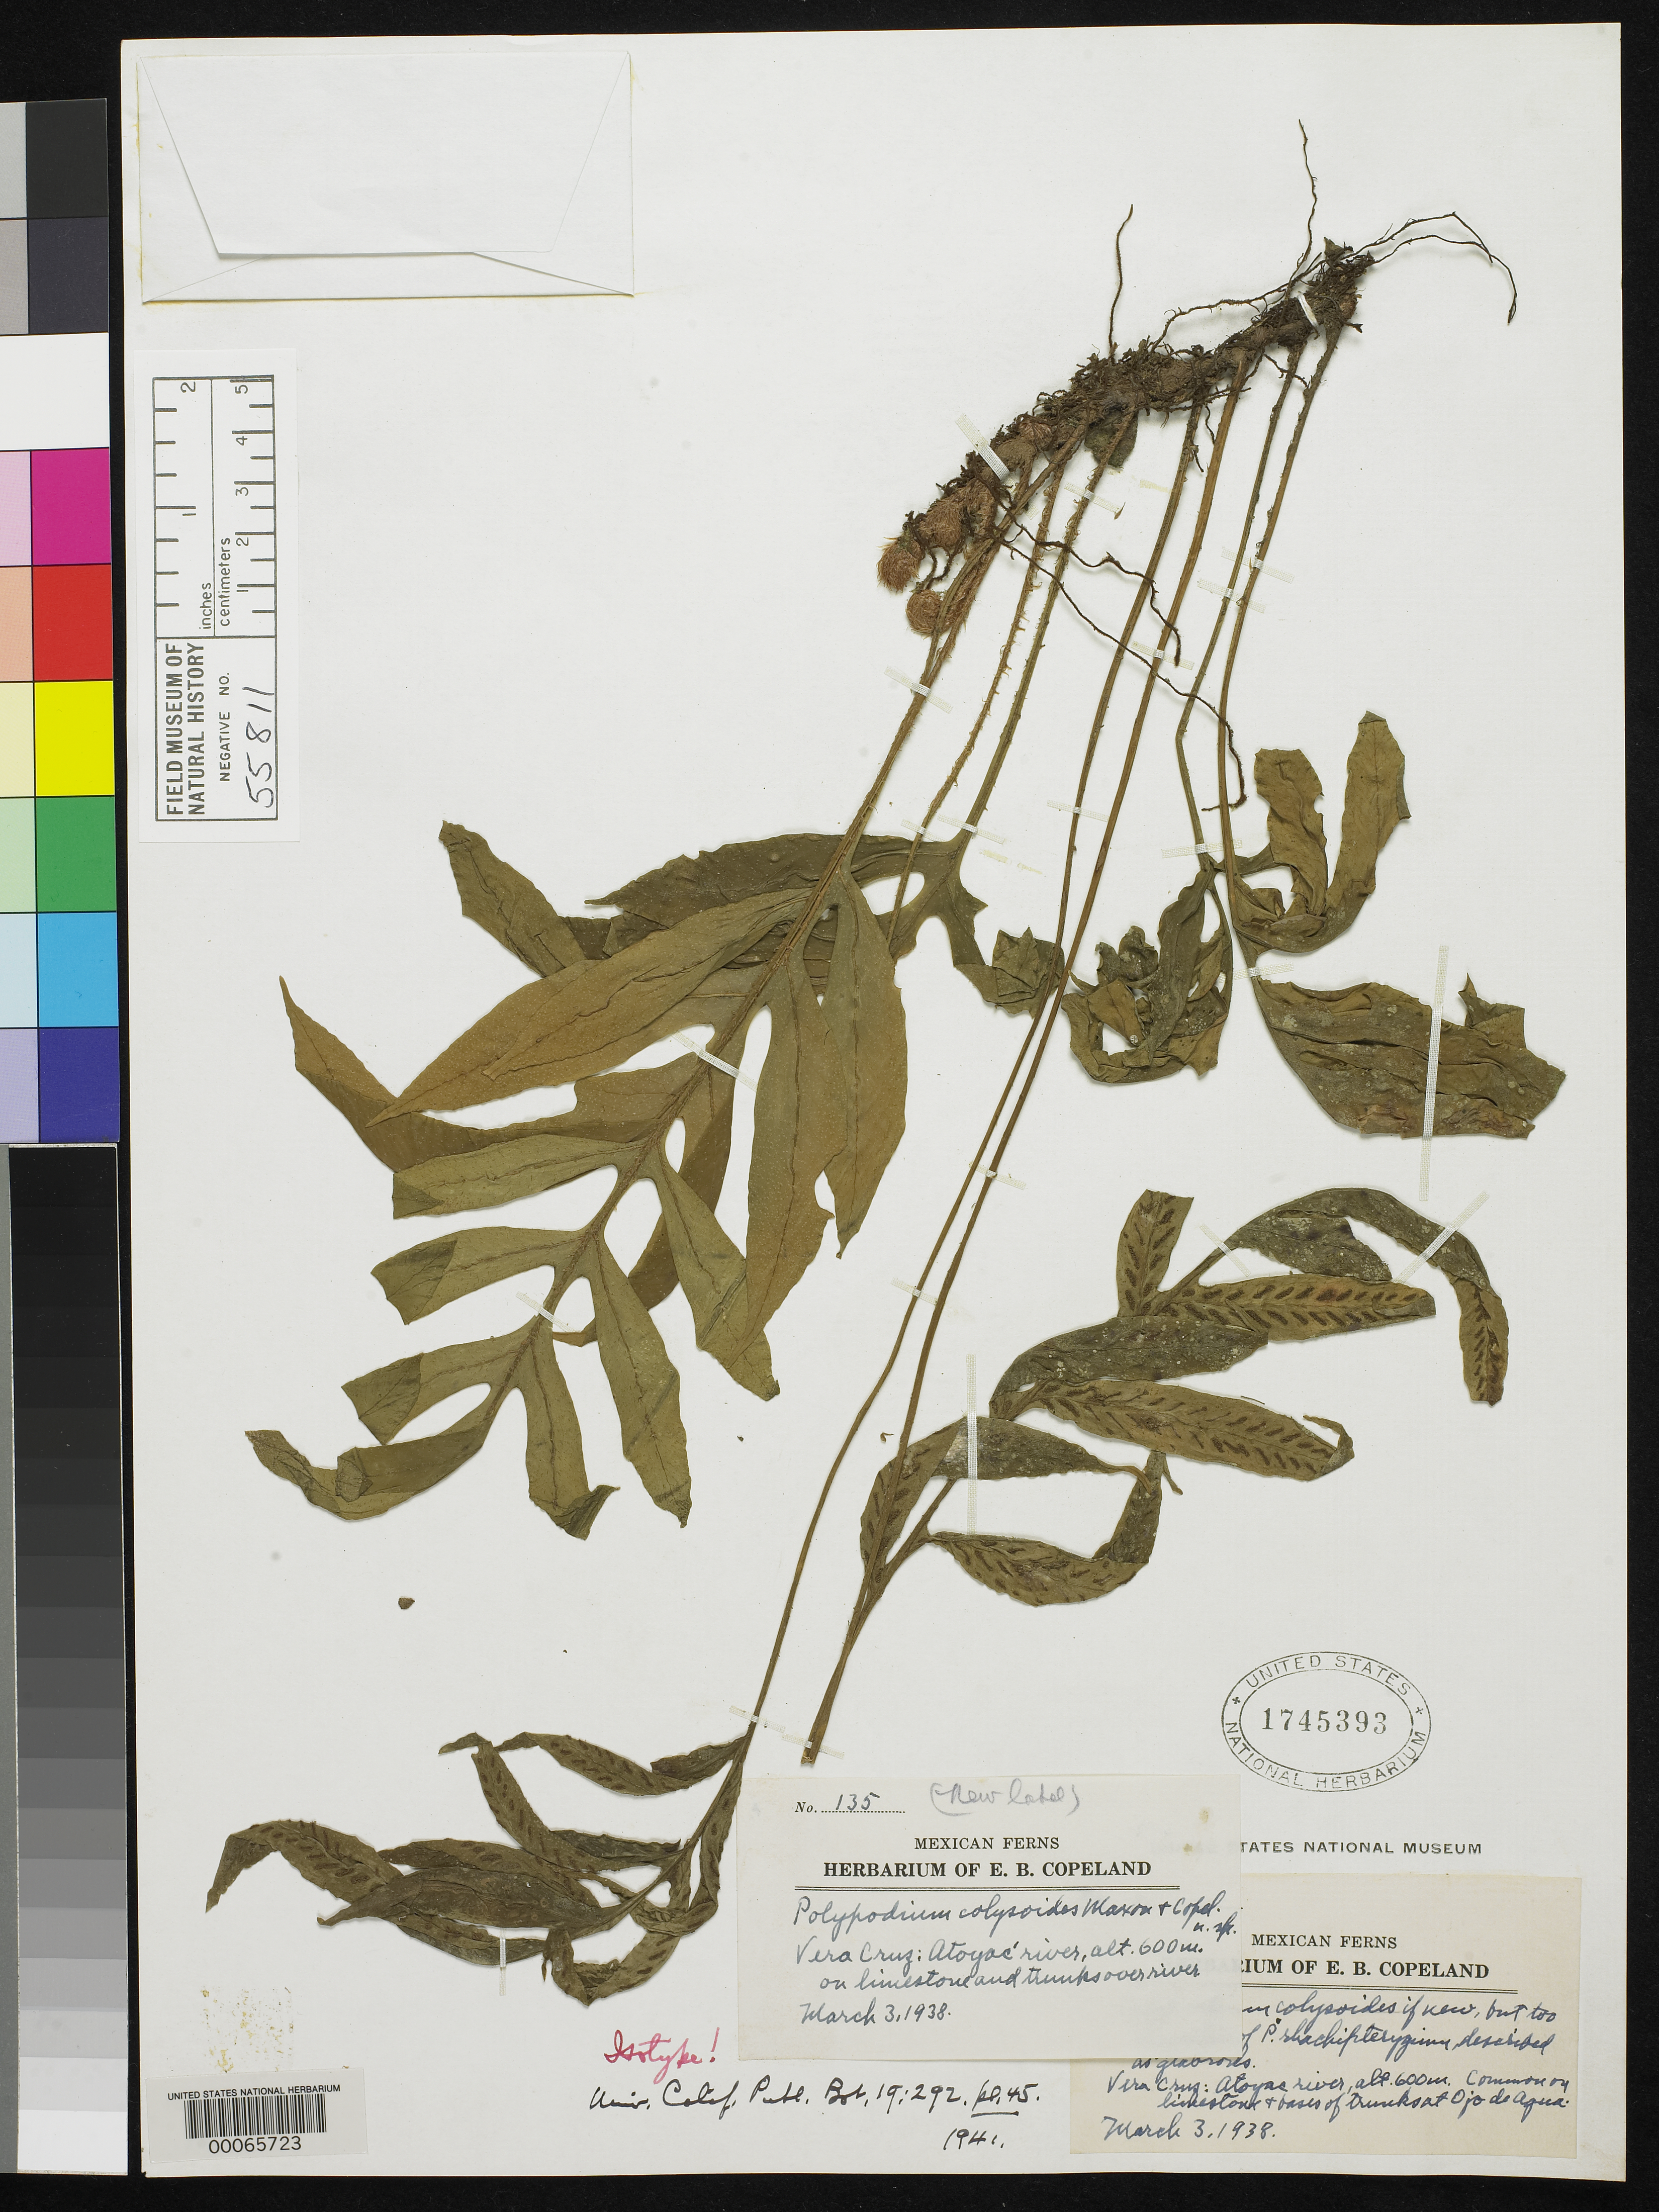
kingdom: Plantae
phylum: Tracheophyta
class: Polypodiopsida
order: Polypodiales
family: Polypodiaceae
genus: Polypodium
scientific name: Polypodium colysoides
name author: Maxon & Copel.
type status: Type Collection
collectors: E. B. Copeland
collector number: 135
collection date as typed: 03 Mar 1938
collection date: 1938-03-03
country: Mexico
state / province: Veracruz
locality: Atoyac River.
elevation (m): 600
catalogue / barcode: US 1745393